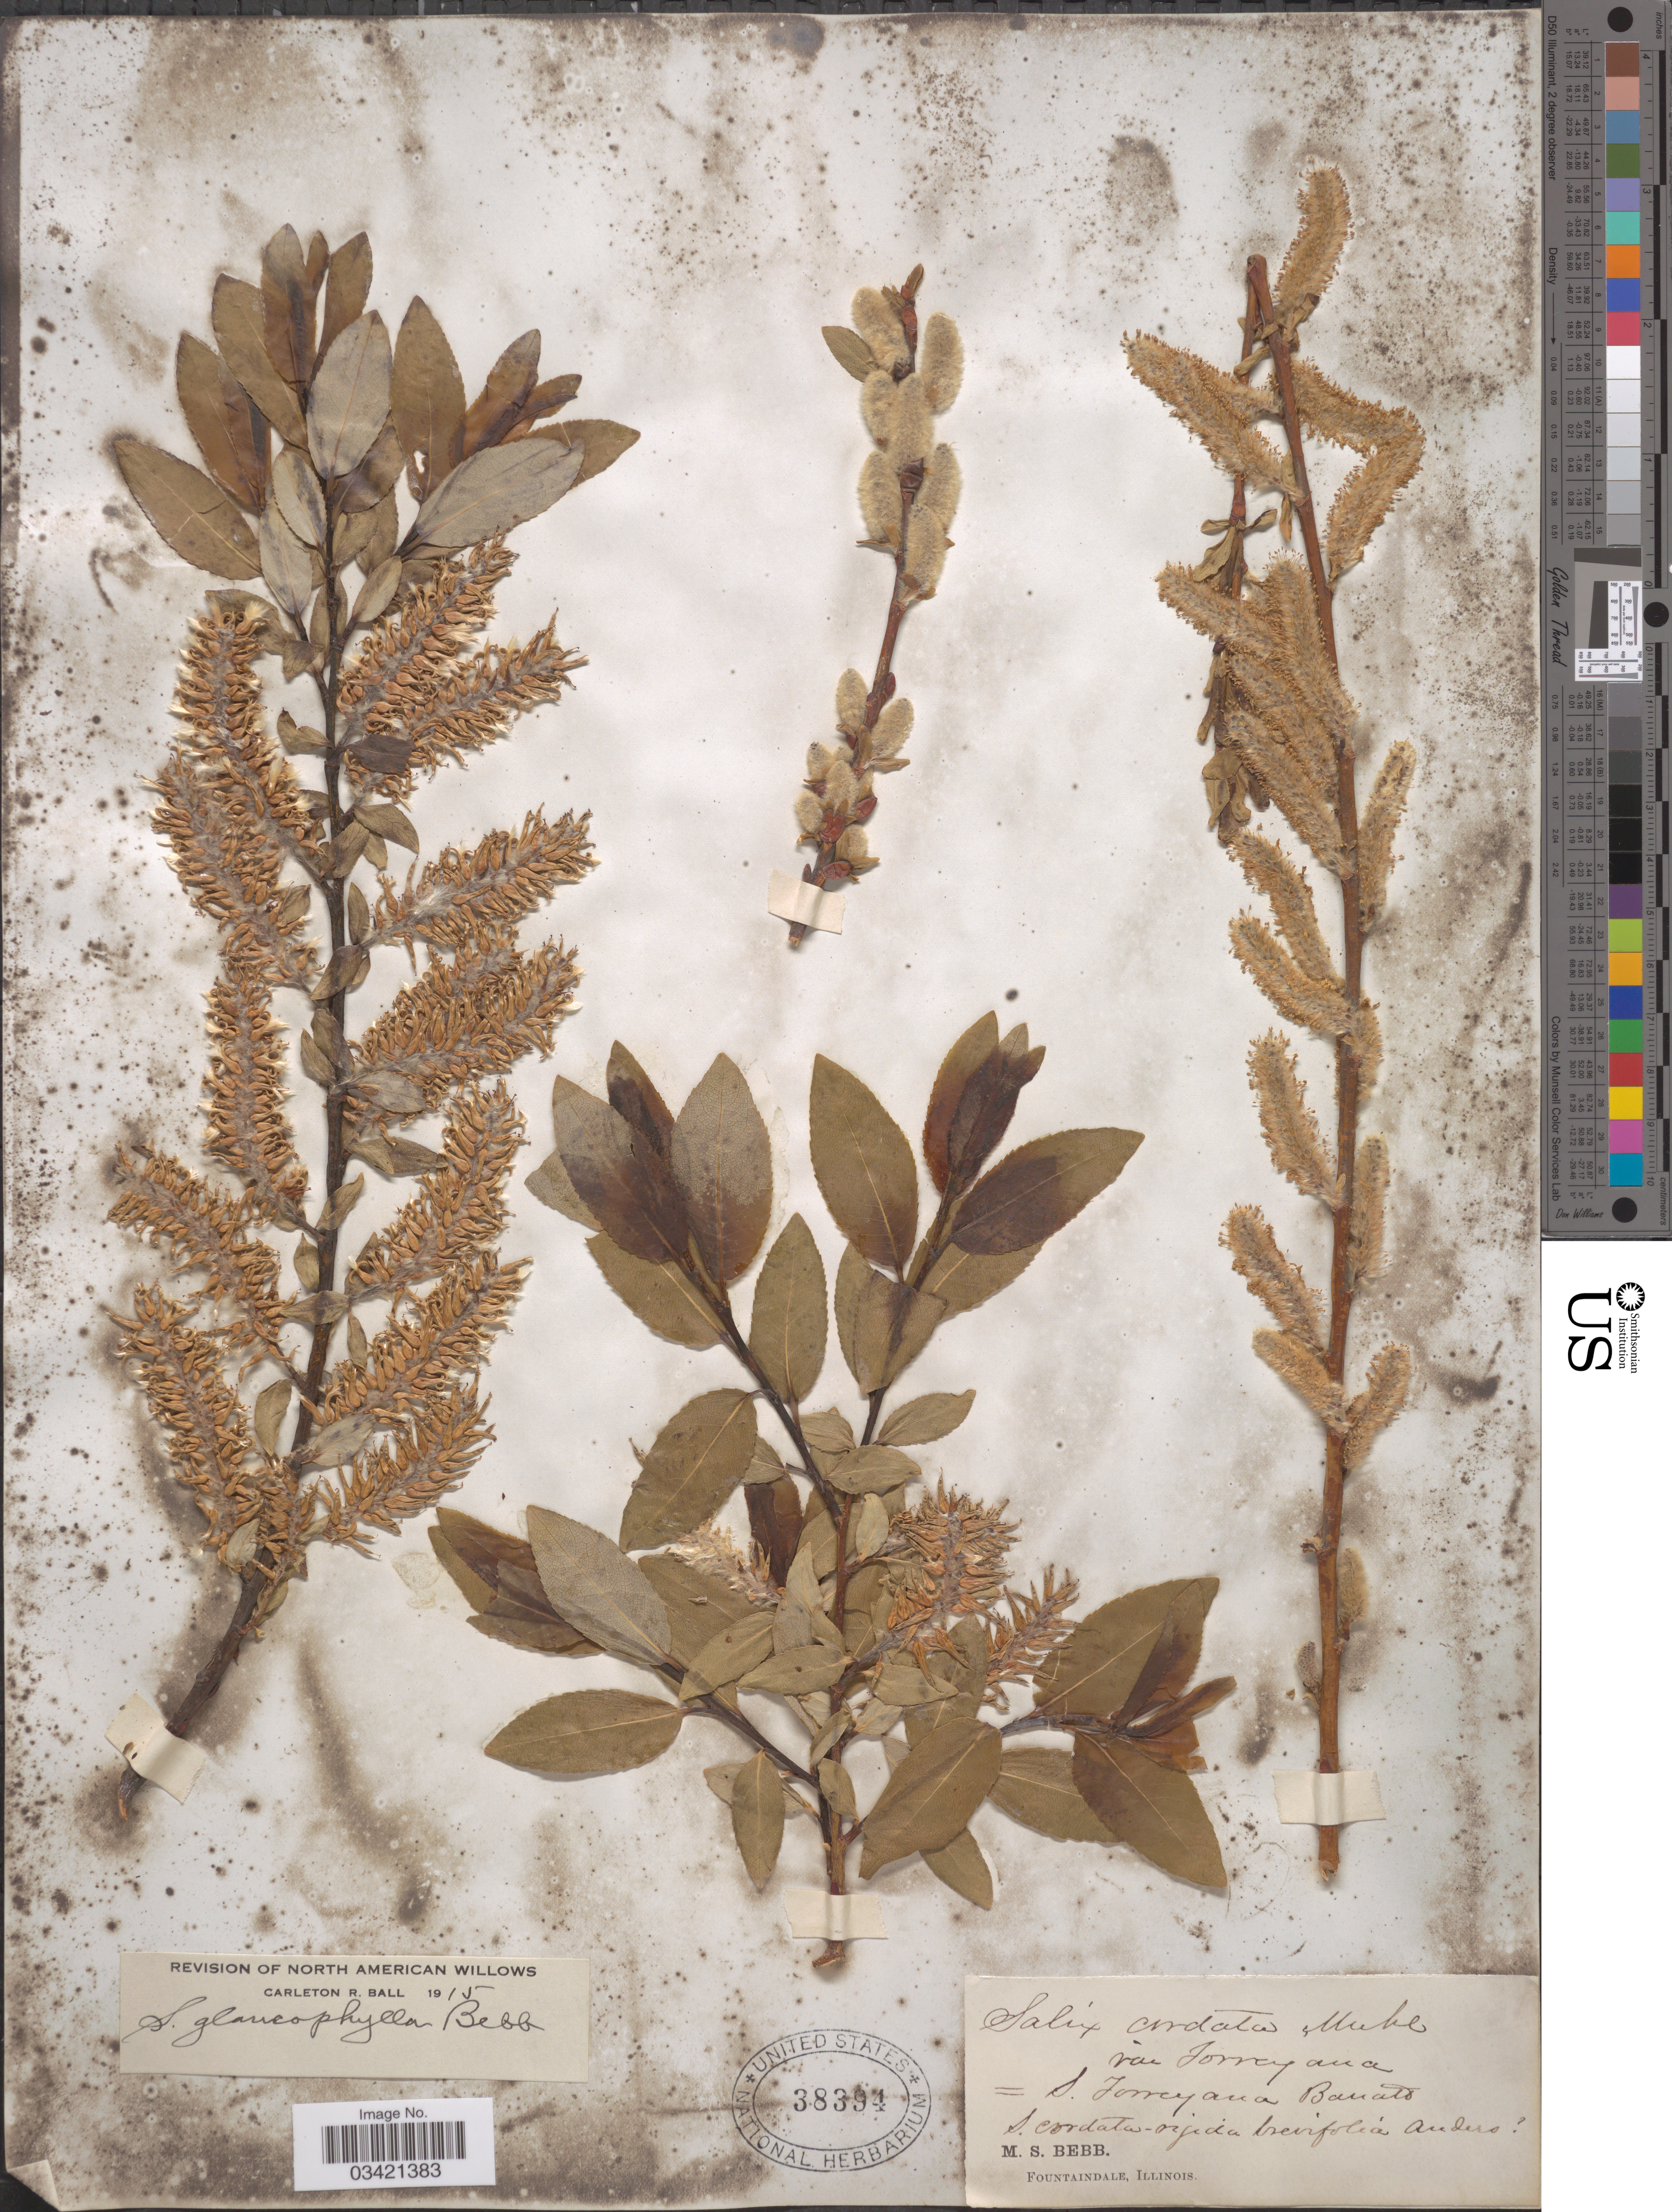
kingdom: Plantae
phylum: Tracheophyta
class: Magnoliopsida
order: Malpighiales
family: Salicaceae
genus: Salix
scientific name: Salix glaucophylla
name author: Andersson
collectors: M. Bebb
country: United States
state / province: Illinois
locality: Fountaindale.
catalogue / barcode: US 38394